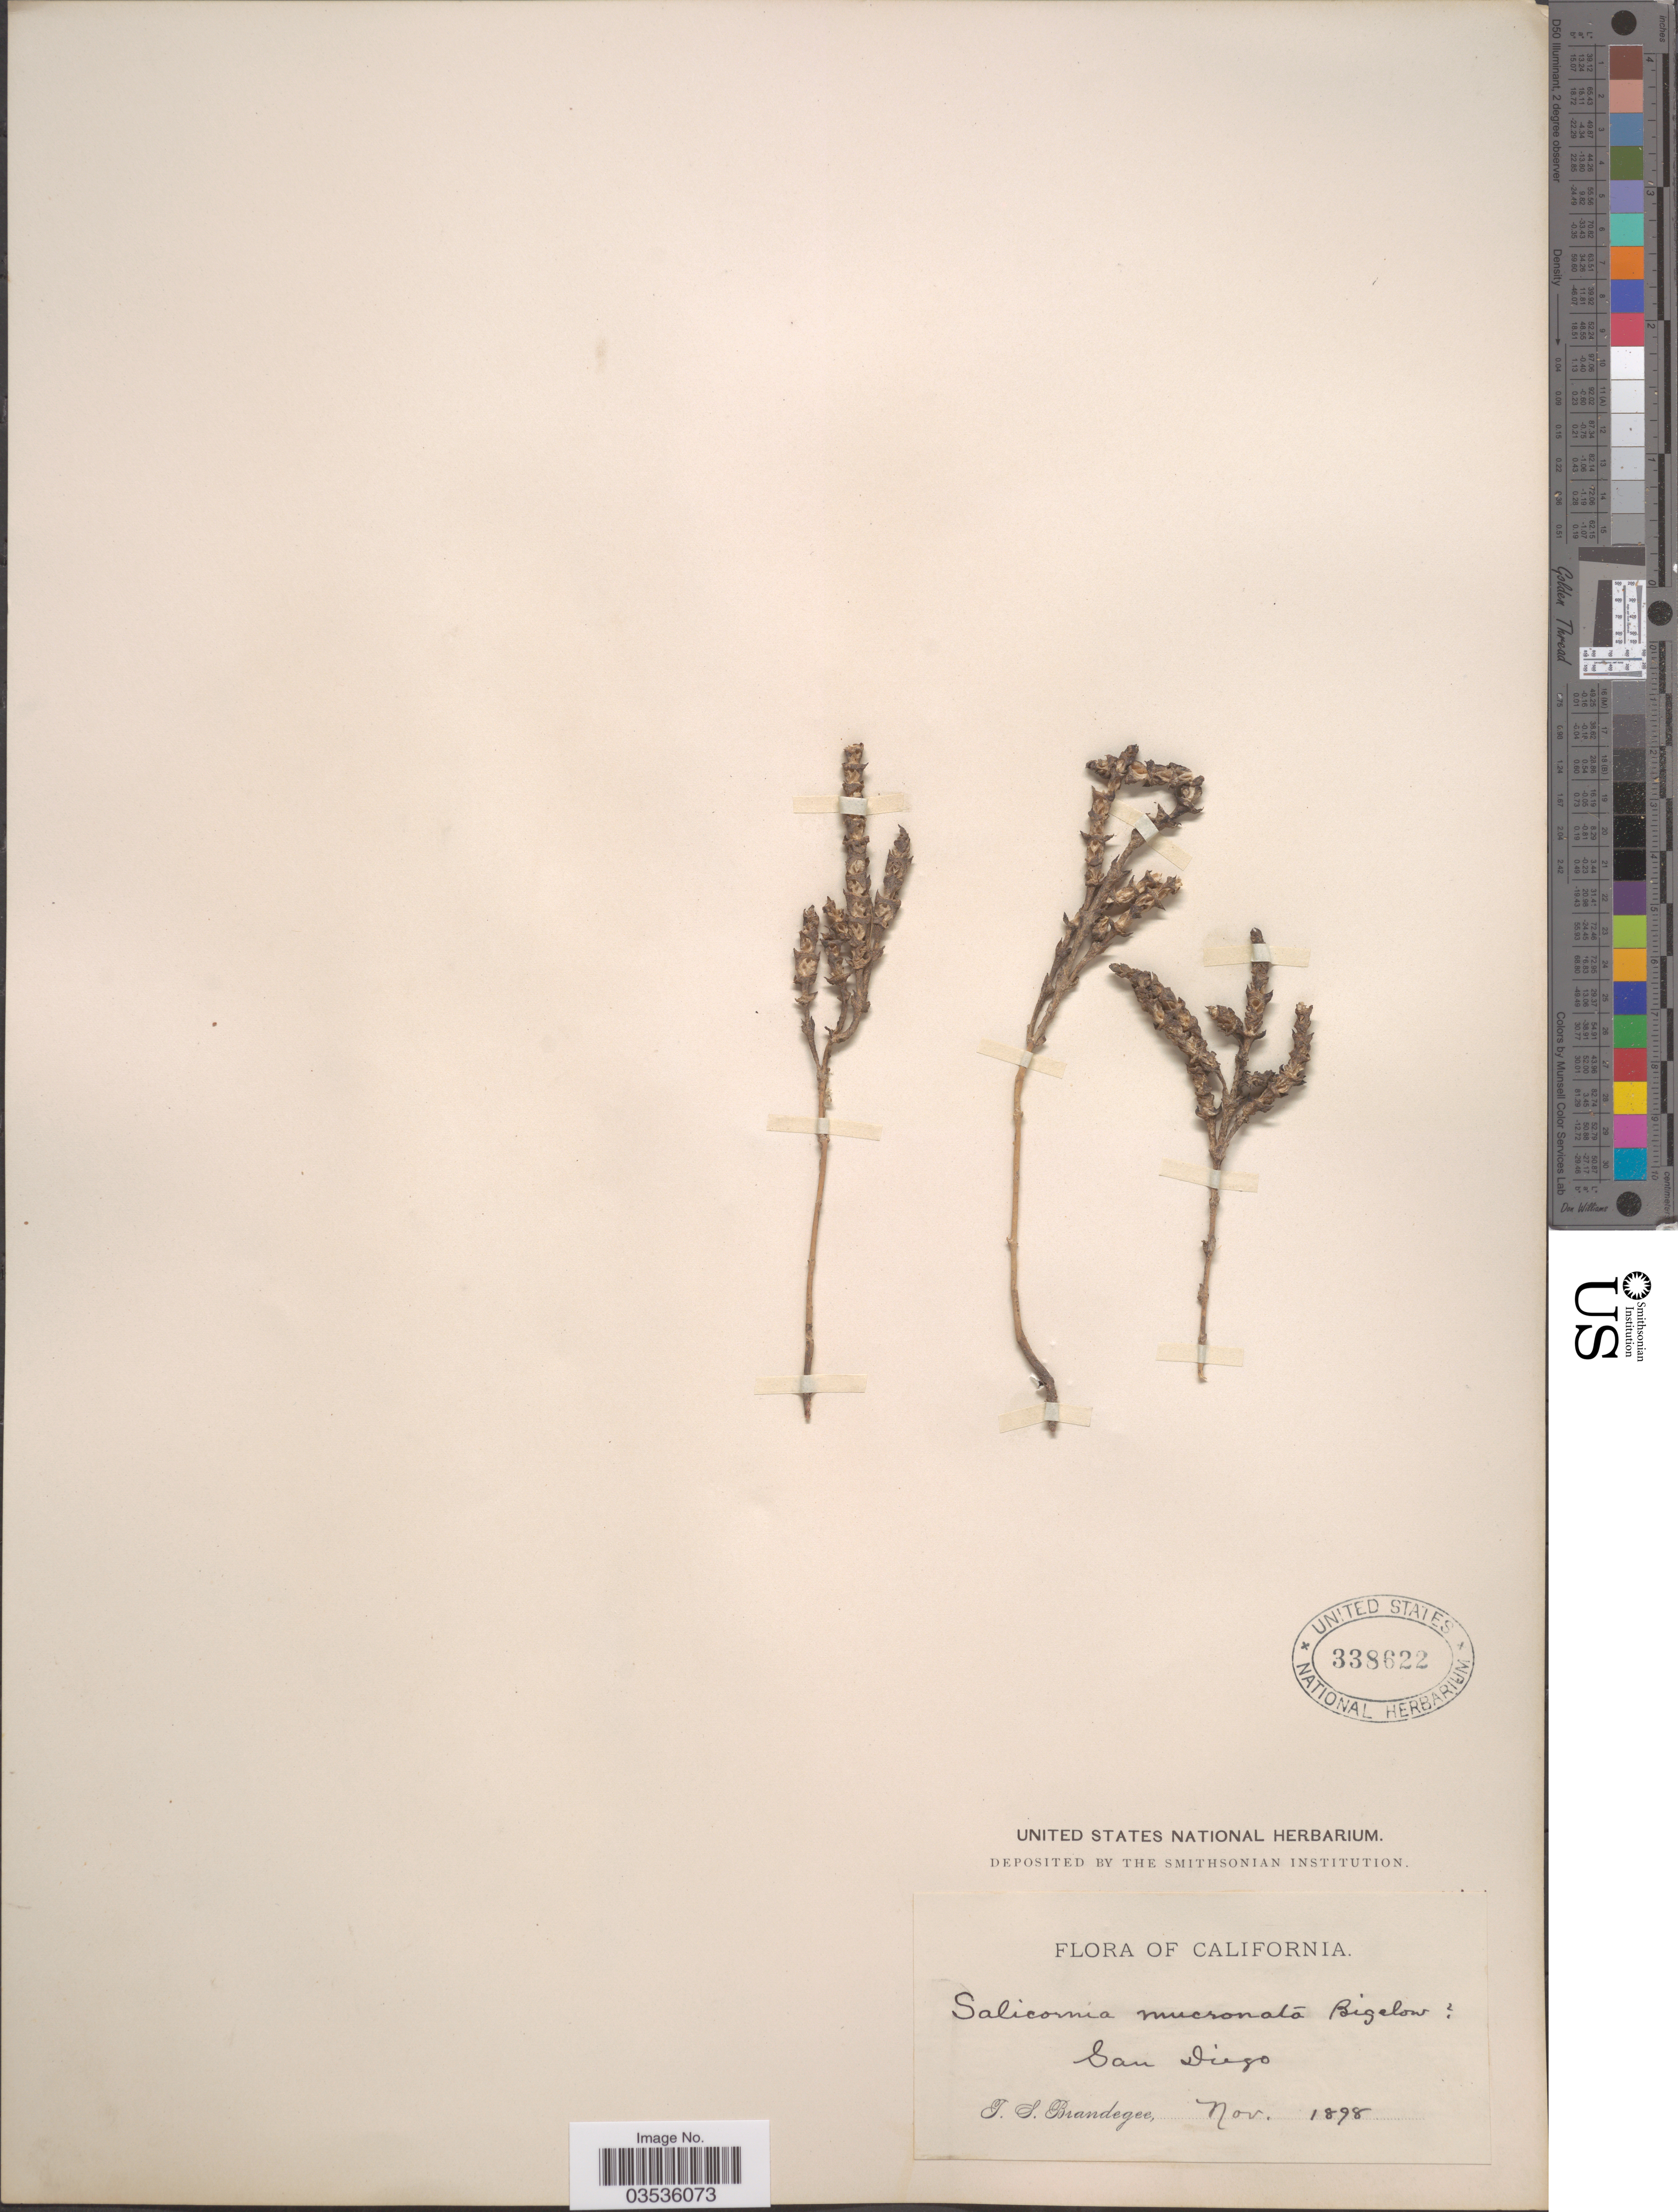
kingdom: Plantae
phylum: Tracheophyta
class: Magnoliopsida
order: Caryophyllales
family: Amaranthaceae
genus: Salicornia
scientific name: Salicornia mucronata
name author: Lag.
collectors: T. S. Brandegee (herbarium)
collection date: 1898-11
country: United States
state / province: California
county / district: San Diego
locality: San Diego.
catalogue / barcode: US 338622